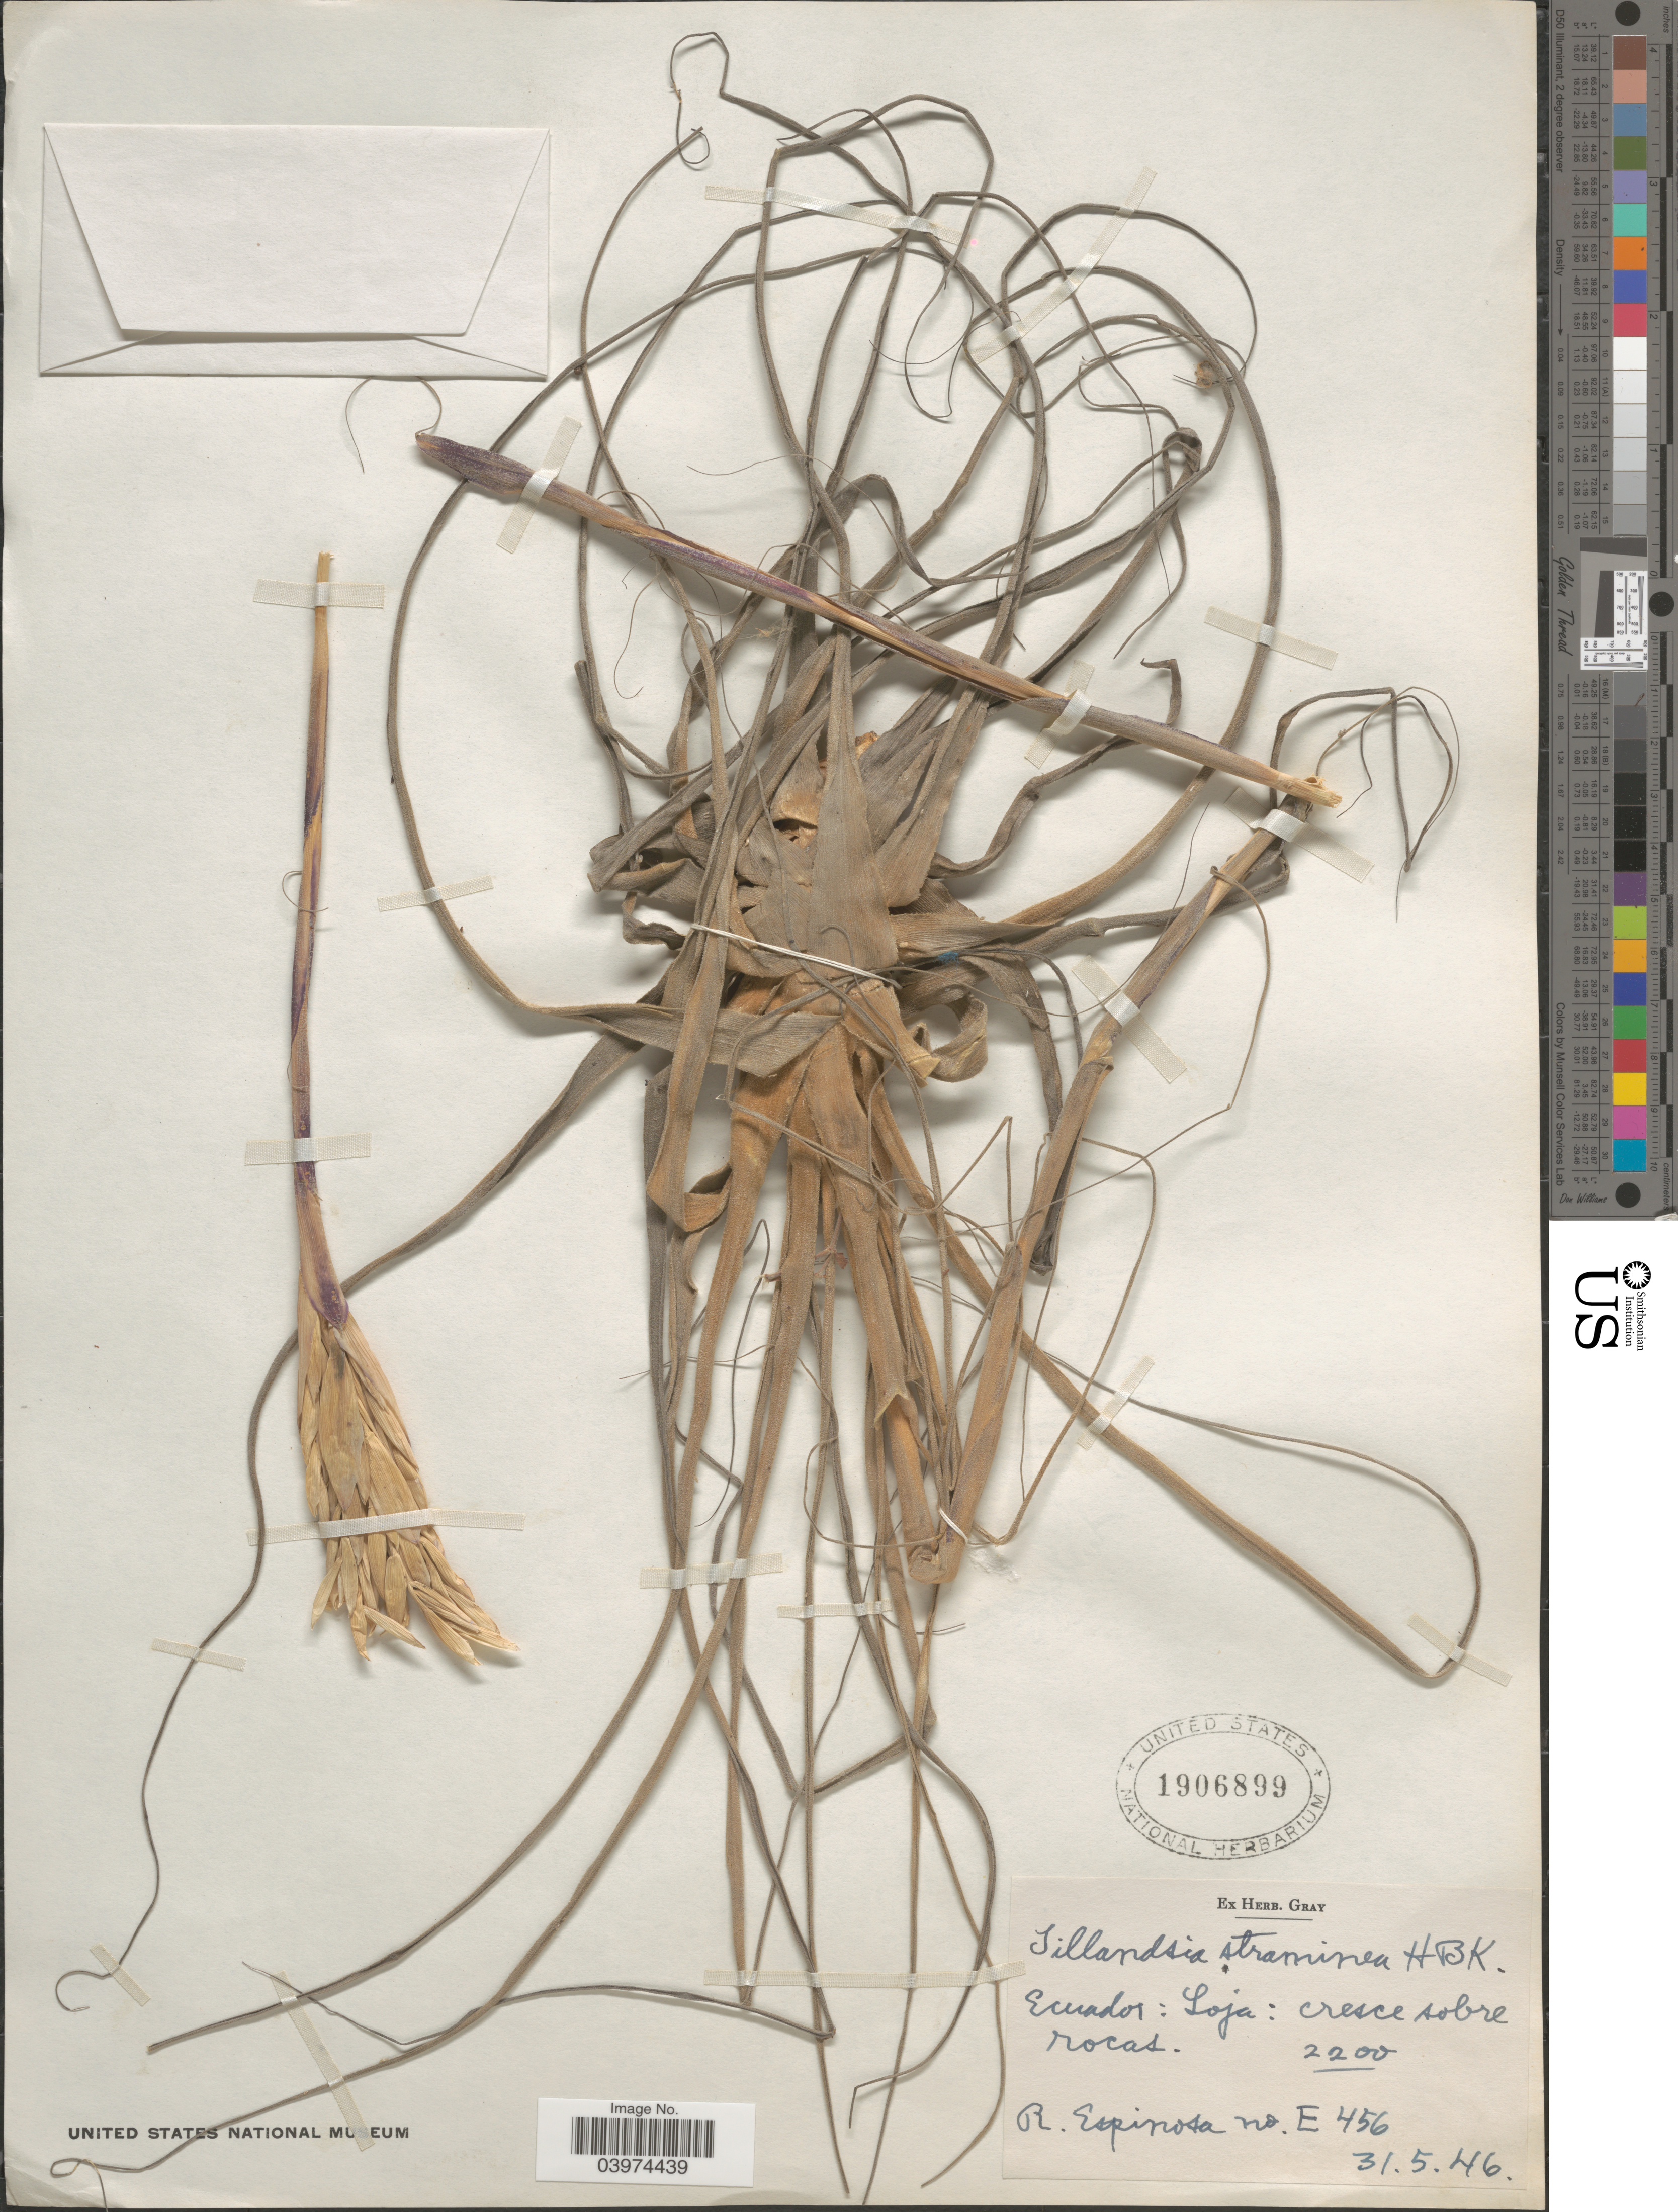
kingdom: Plantae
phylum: Tracheophyta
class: Liliopsida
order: Poales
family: Bromeliaceae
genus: Tillandsia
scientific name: Tillandsia straminea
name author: Kunth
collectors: R. Espinosa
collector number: E456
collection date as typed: Transcribed d/m/y: 31/5/46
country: Ecuador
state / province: Loja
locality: Cresce sobre rocas.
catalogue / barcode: US 1906899